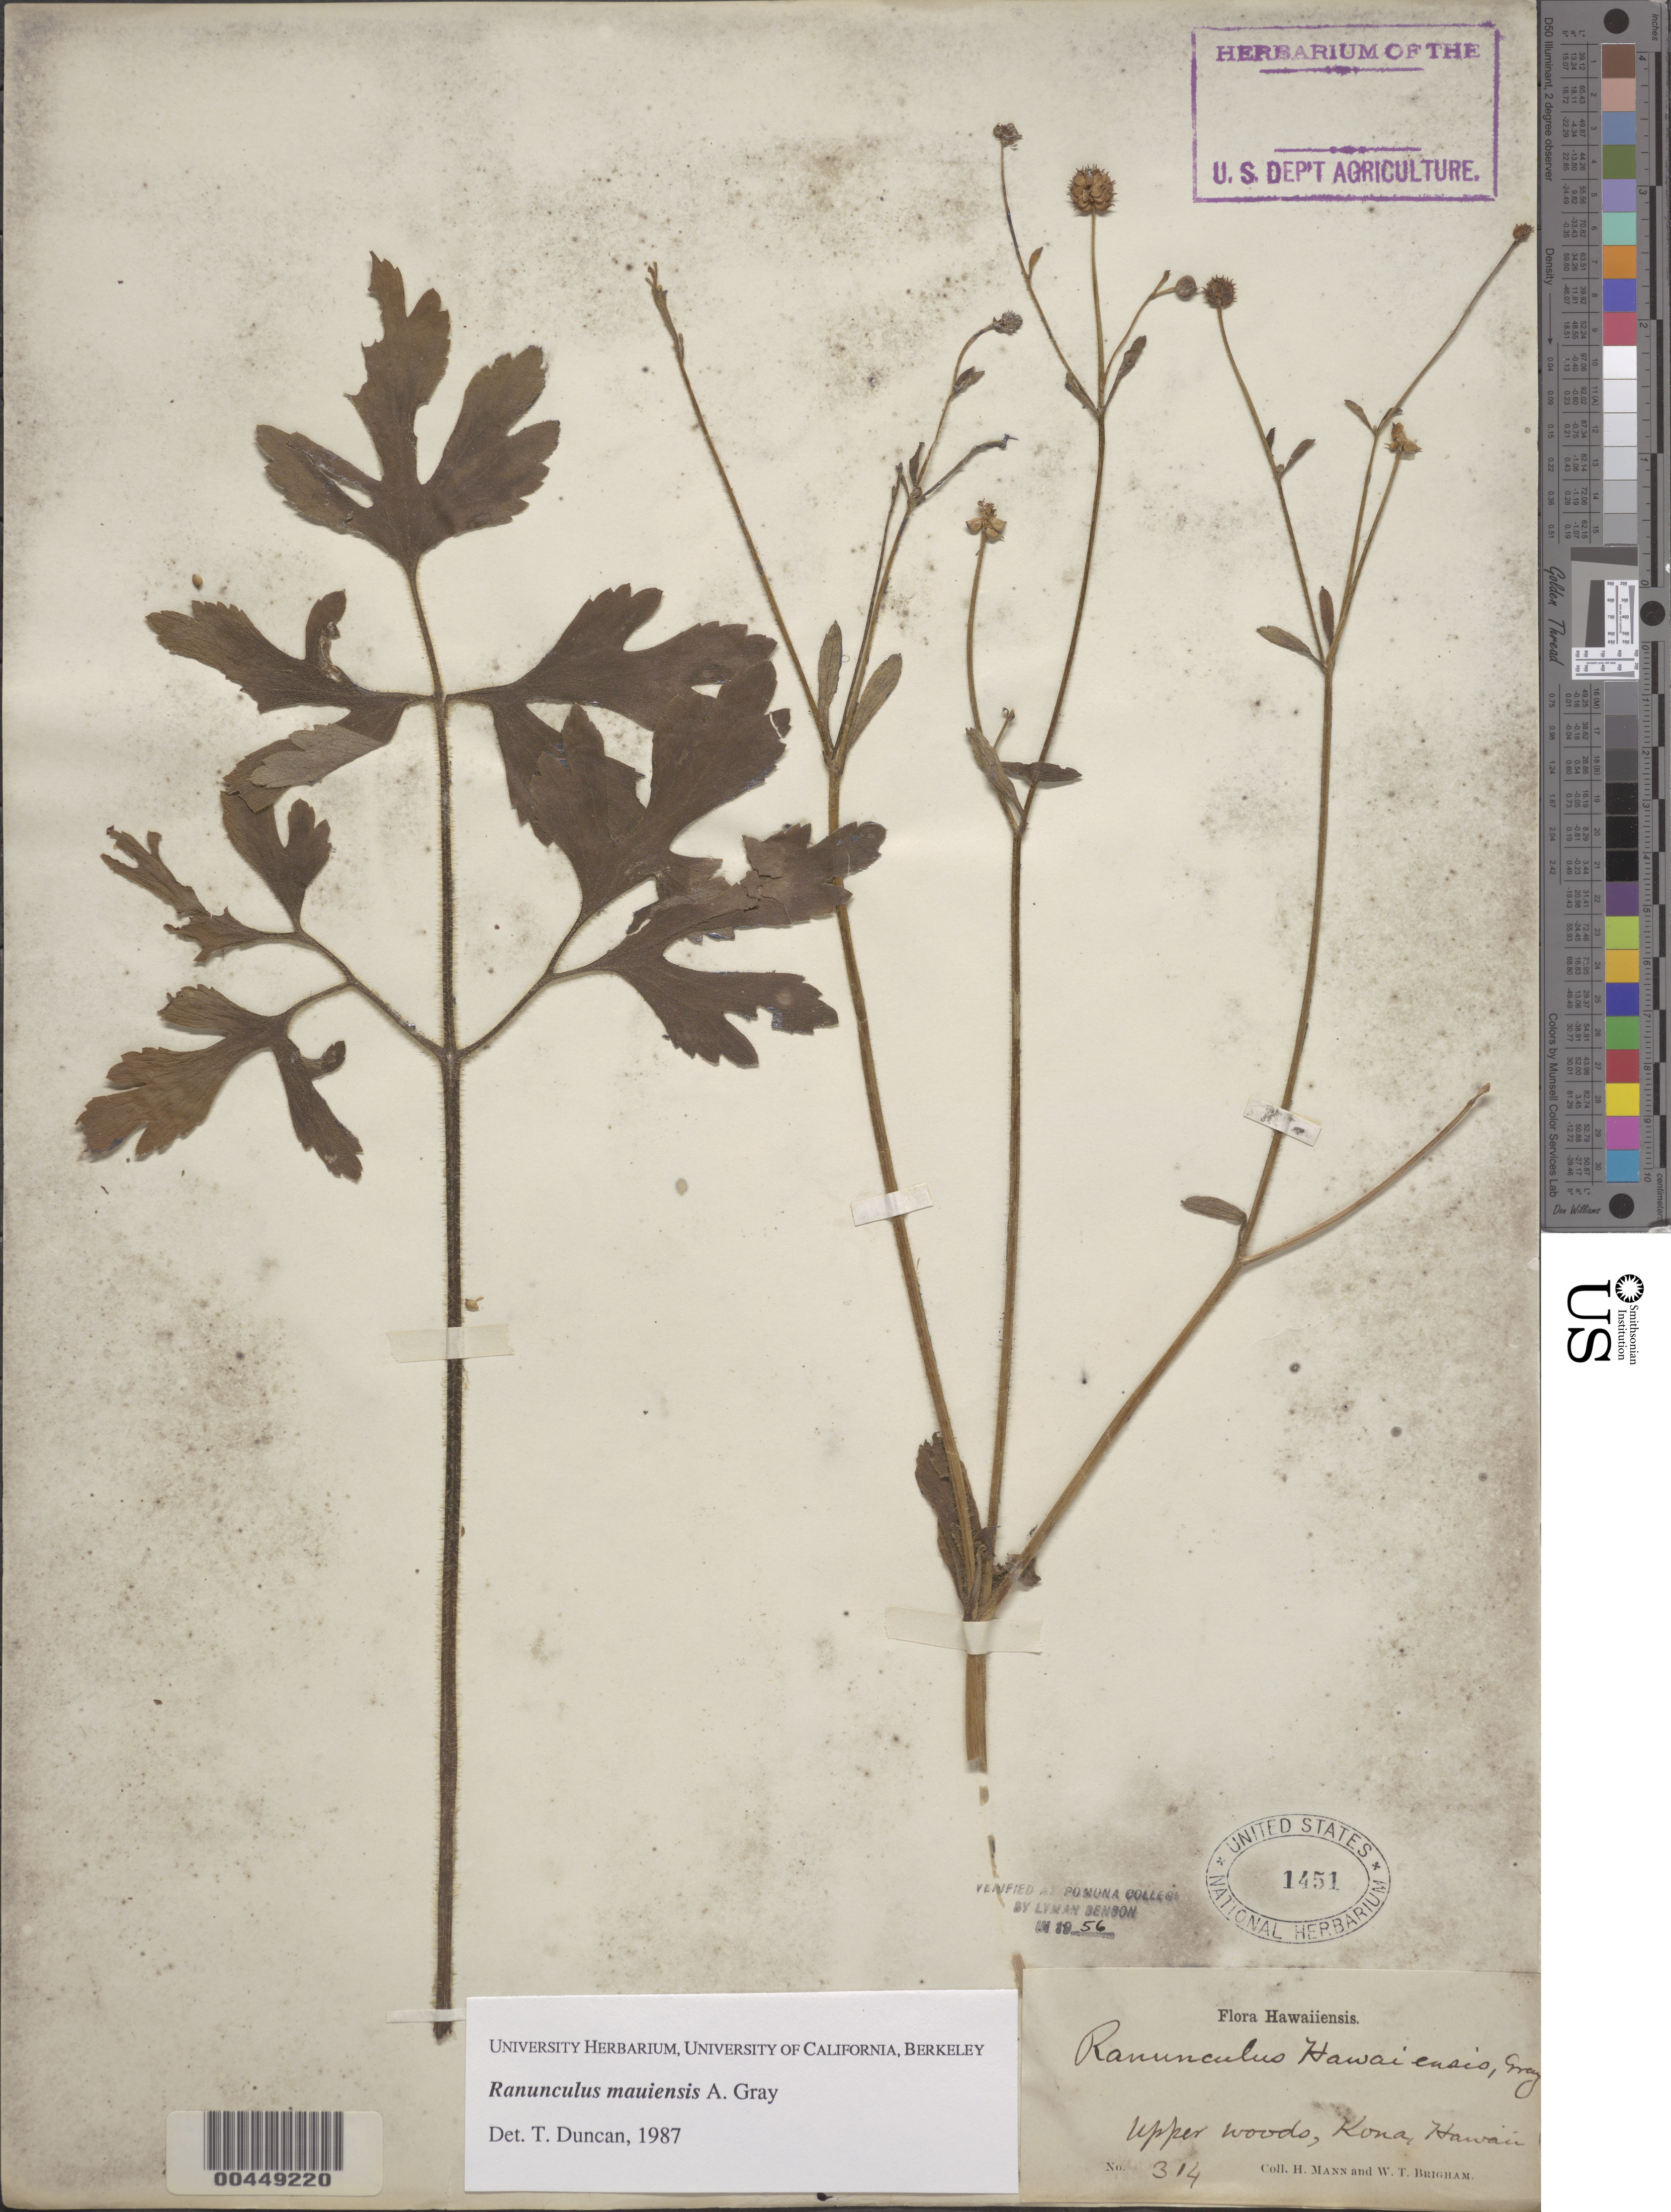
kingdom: Plantae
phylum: Tracheophyta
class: Magnoliopsida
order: Ranunculales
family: Ranunculaceae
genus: Ranunculus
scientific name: Ranunculus mauiensis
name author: A. Gray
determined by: Duncan, T.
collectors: H. Mann & W. T. Brigham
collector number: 314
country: United States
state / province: Hawaii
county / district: Hawaii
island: Hawaii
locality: Kona, upper woods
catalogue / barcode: US 1451